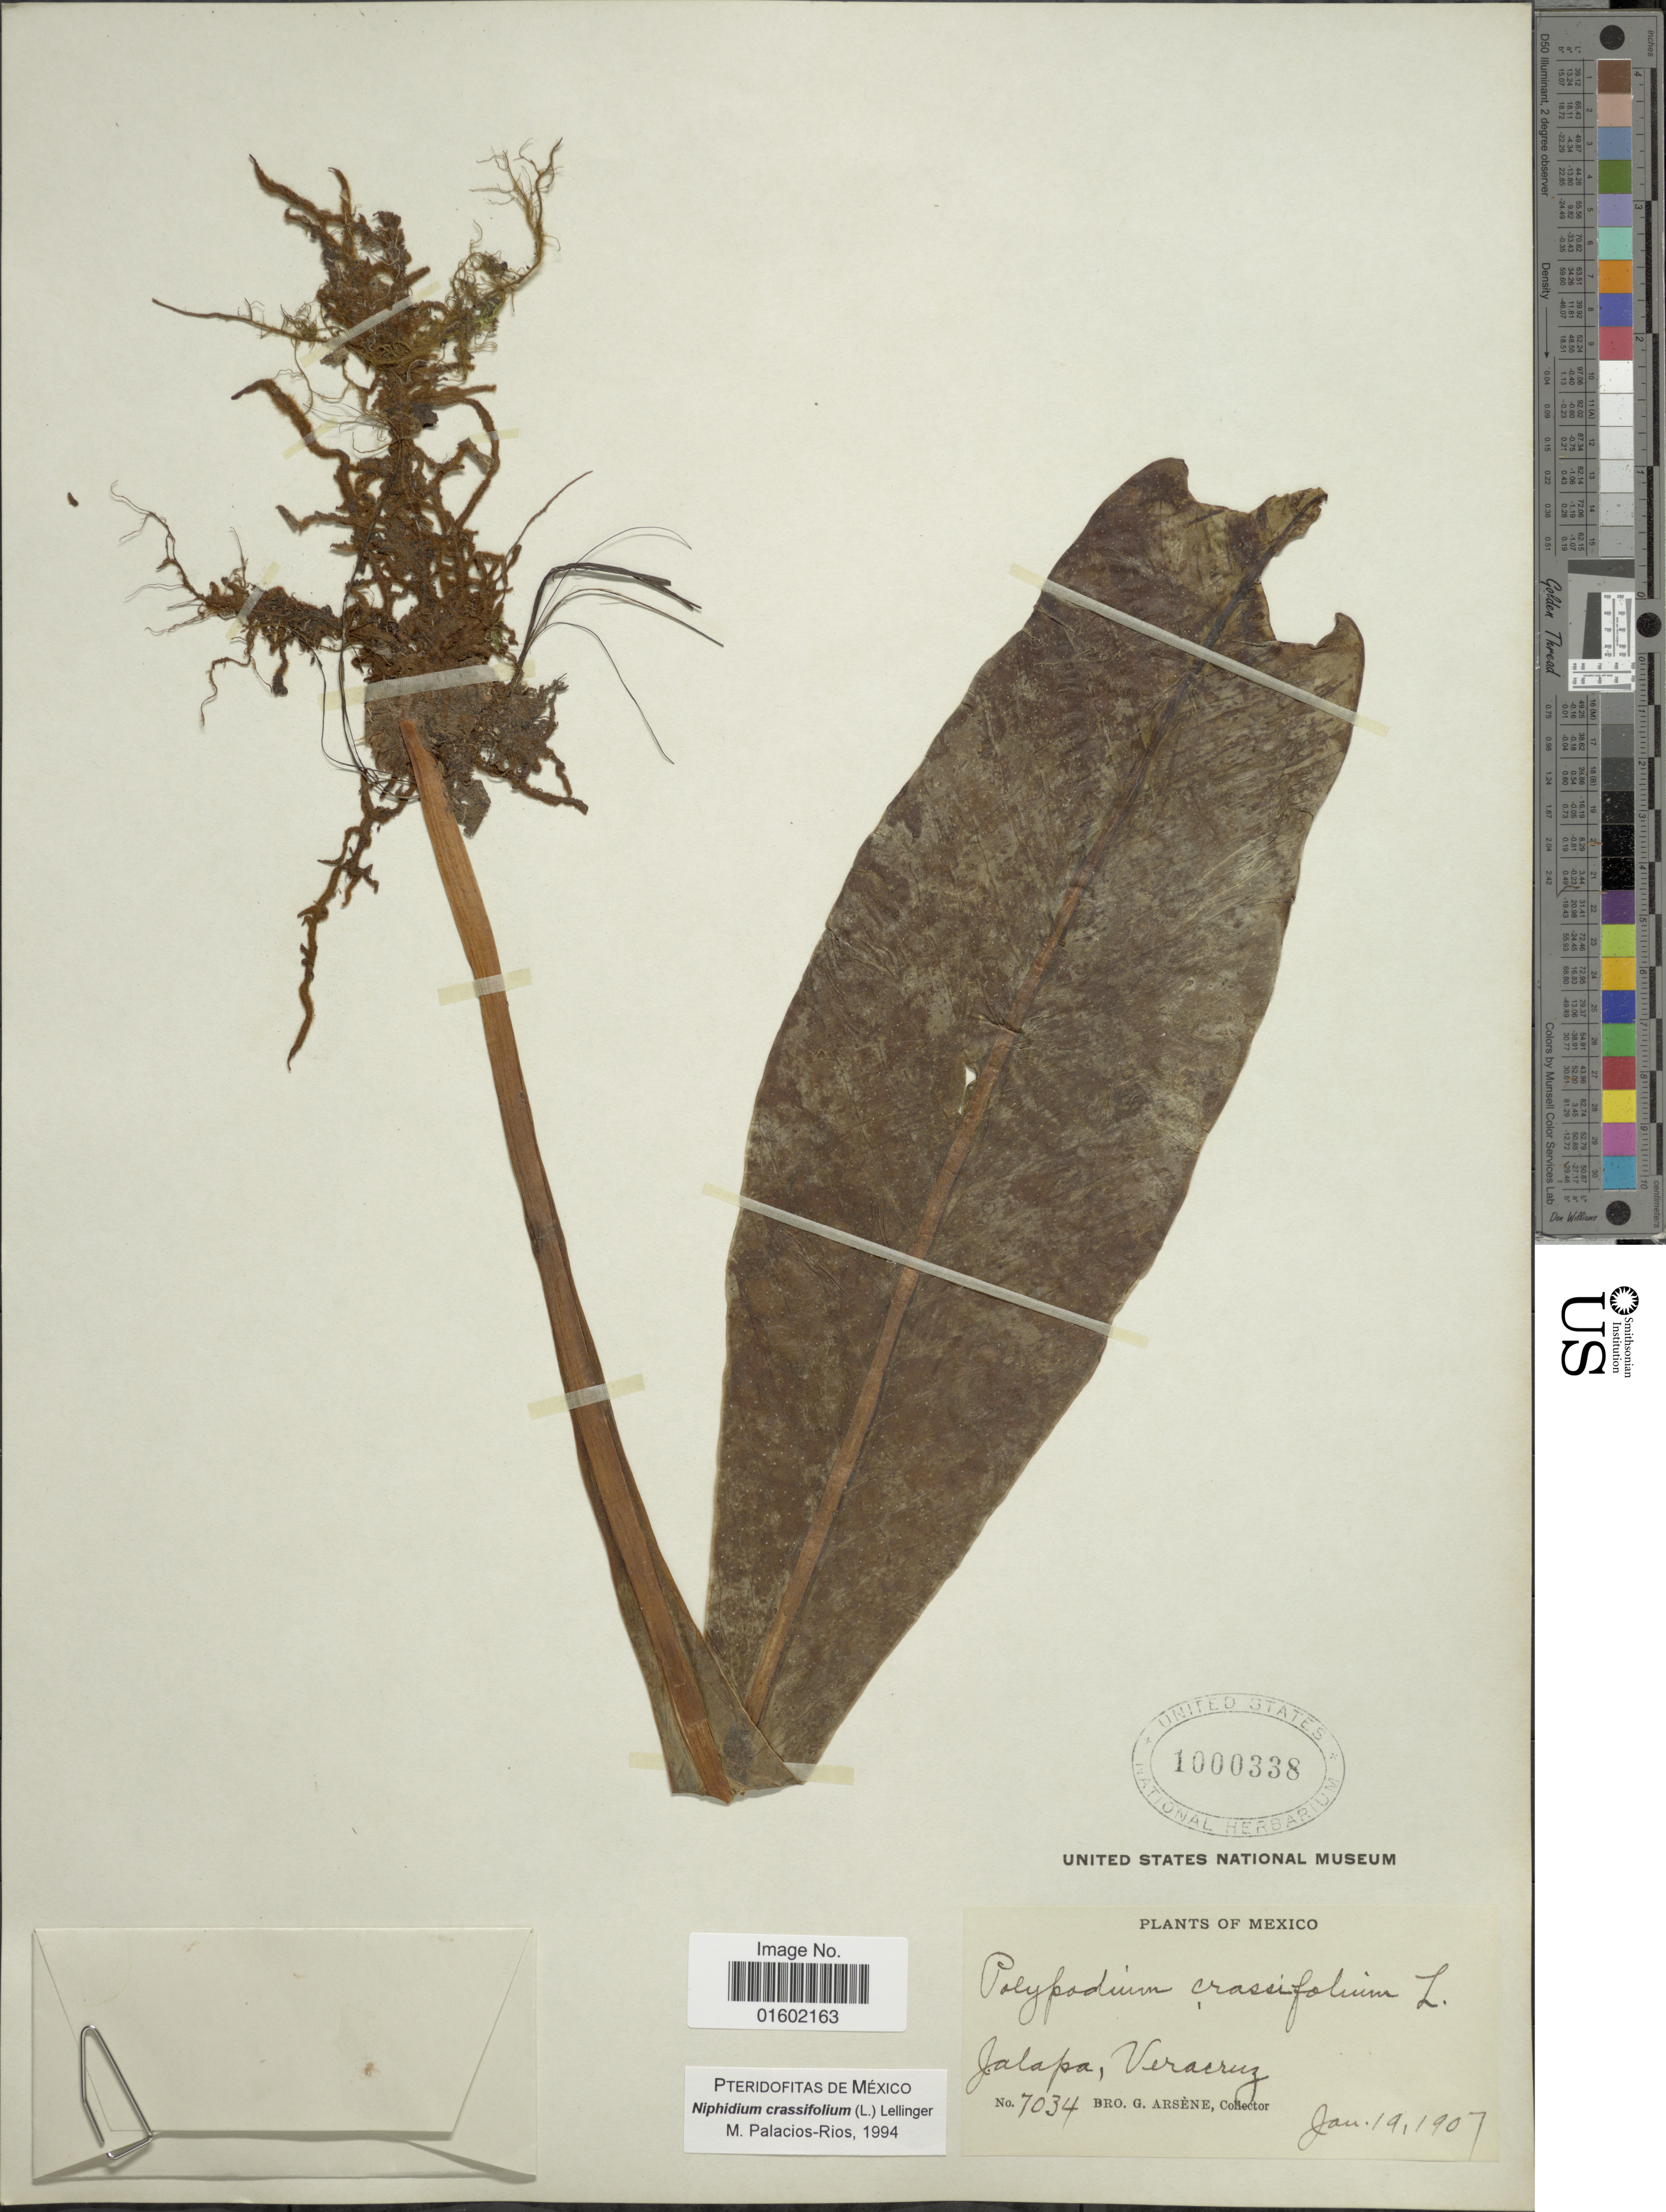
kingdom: Plantae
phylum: Tracheophyta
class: Polypodiopsida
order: Polypodiales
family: Polypodiaceae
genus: Niphidium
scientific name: Niphidium crassifolium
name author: (L.) Lellinger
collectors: Bro. G. Arsène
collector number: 7034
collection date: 1907-01-19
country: Mexico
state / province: Veracruz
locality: Jalapa, Veracruz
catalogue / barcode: US 1000338